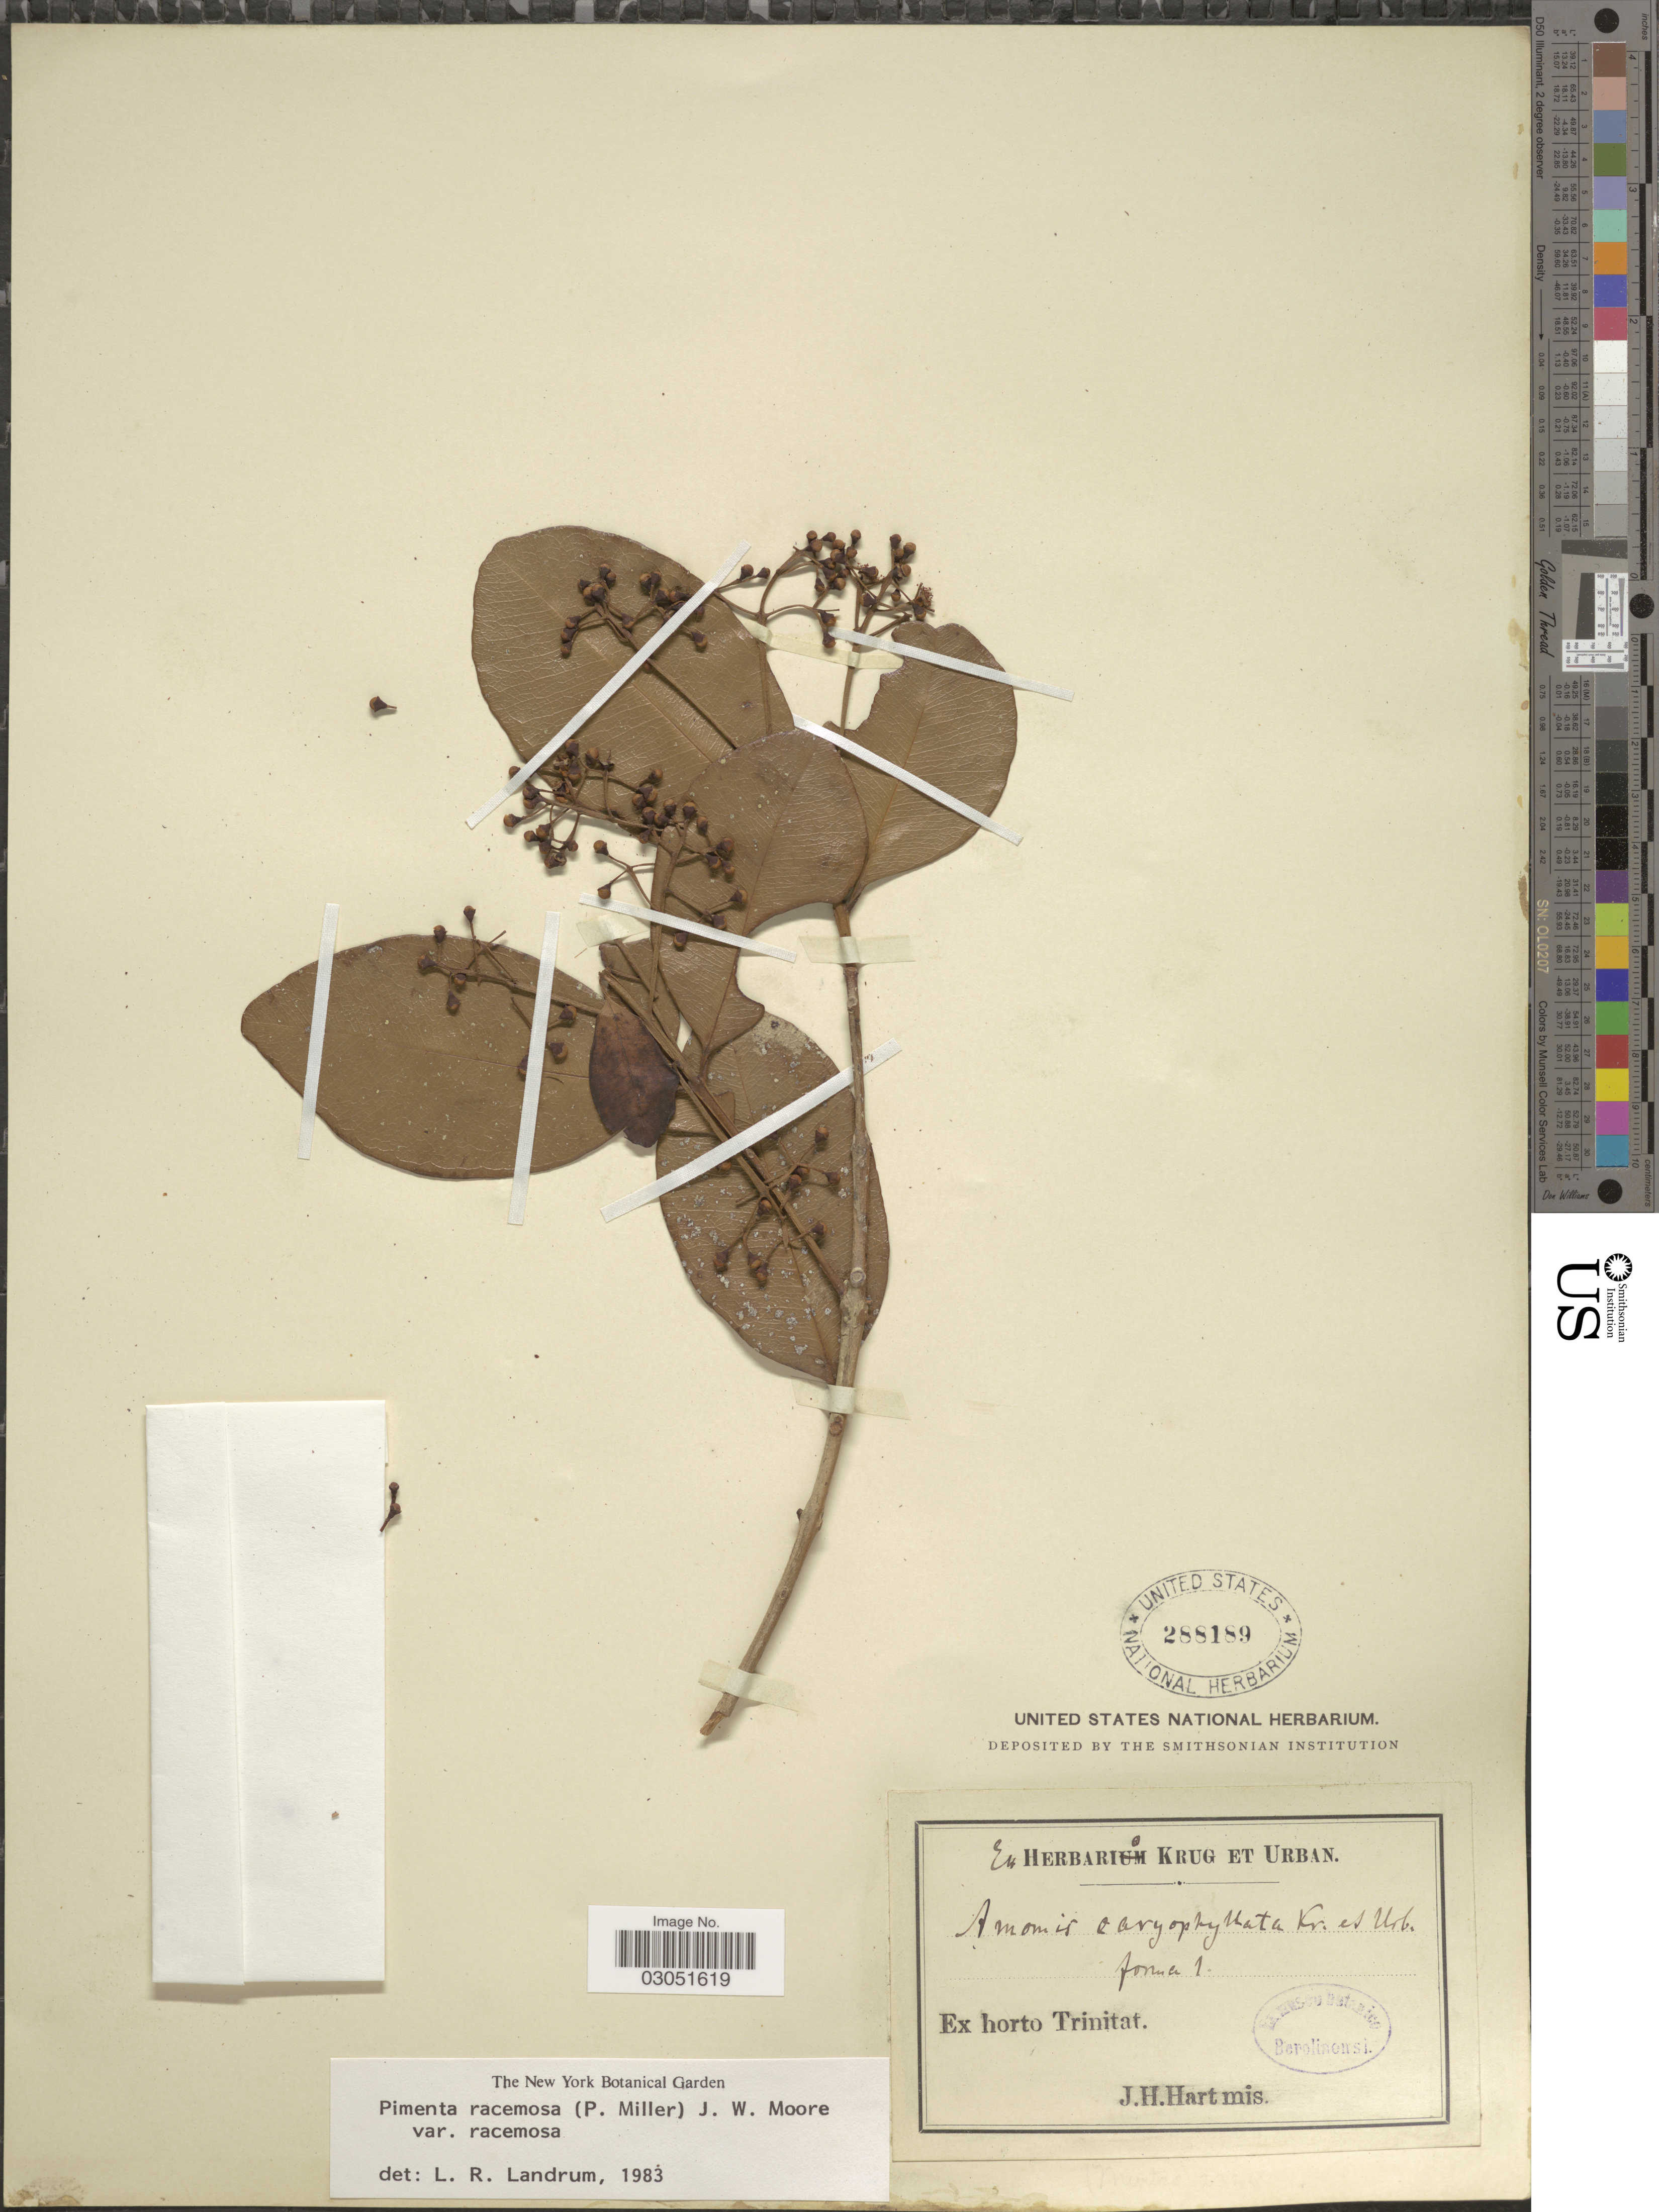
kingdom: Plantae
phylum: Tracheophyta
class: Magnoliopsida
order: Myrtales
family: Myrtaceae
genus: Pimenta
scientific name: Pimenta racemosa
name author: (Mill.) J.W. Moore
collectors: J. H. Hart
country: Trinidad and Tobago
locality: Ex horto Trinitat.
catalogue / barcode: US 288189